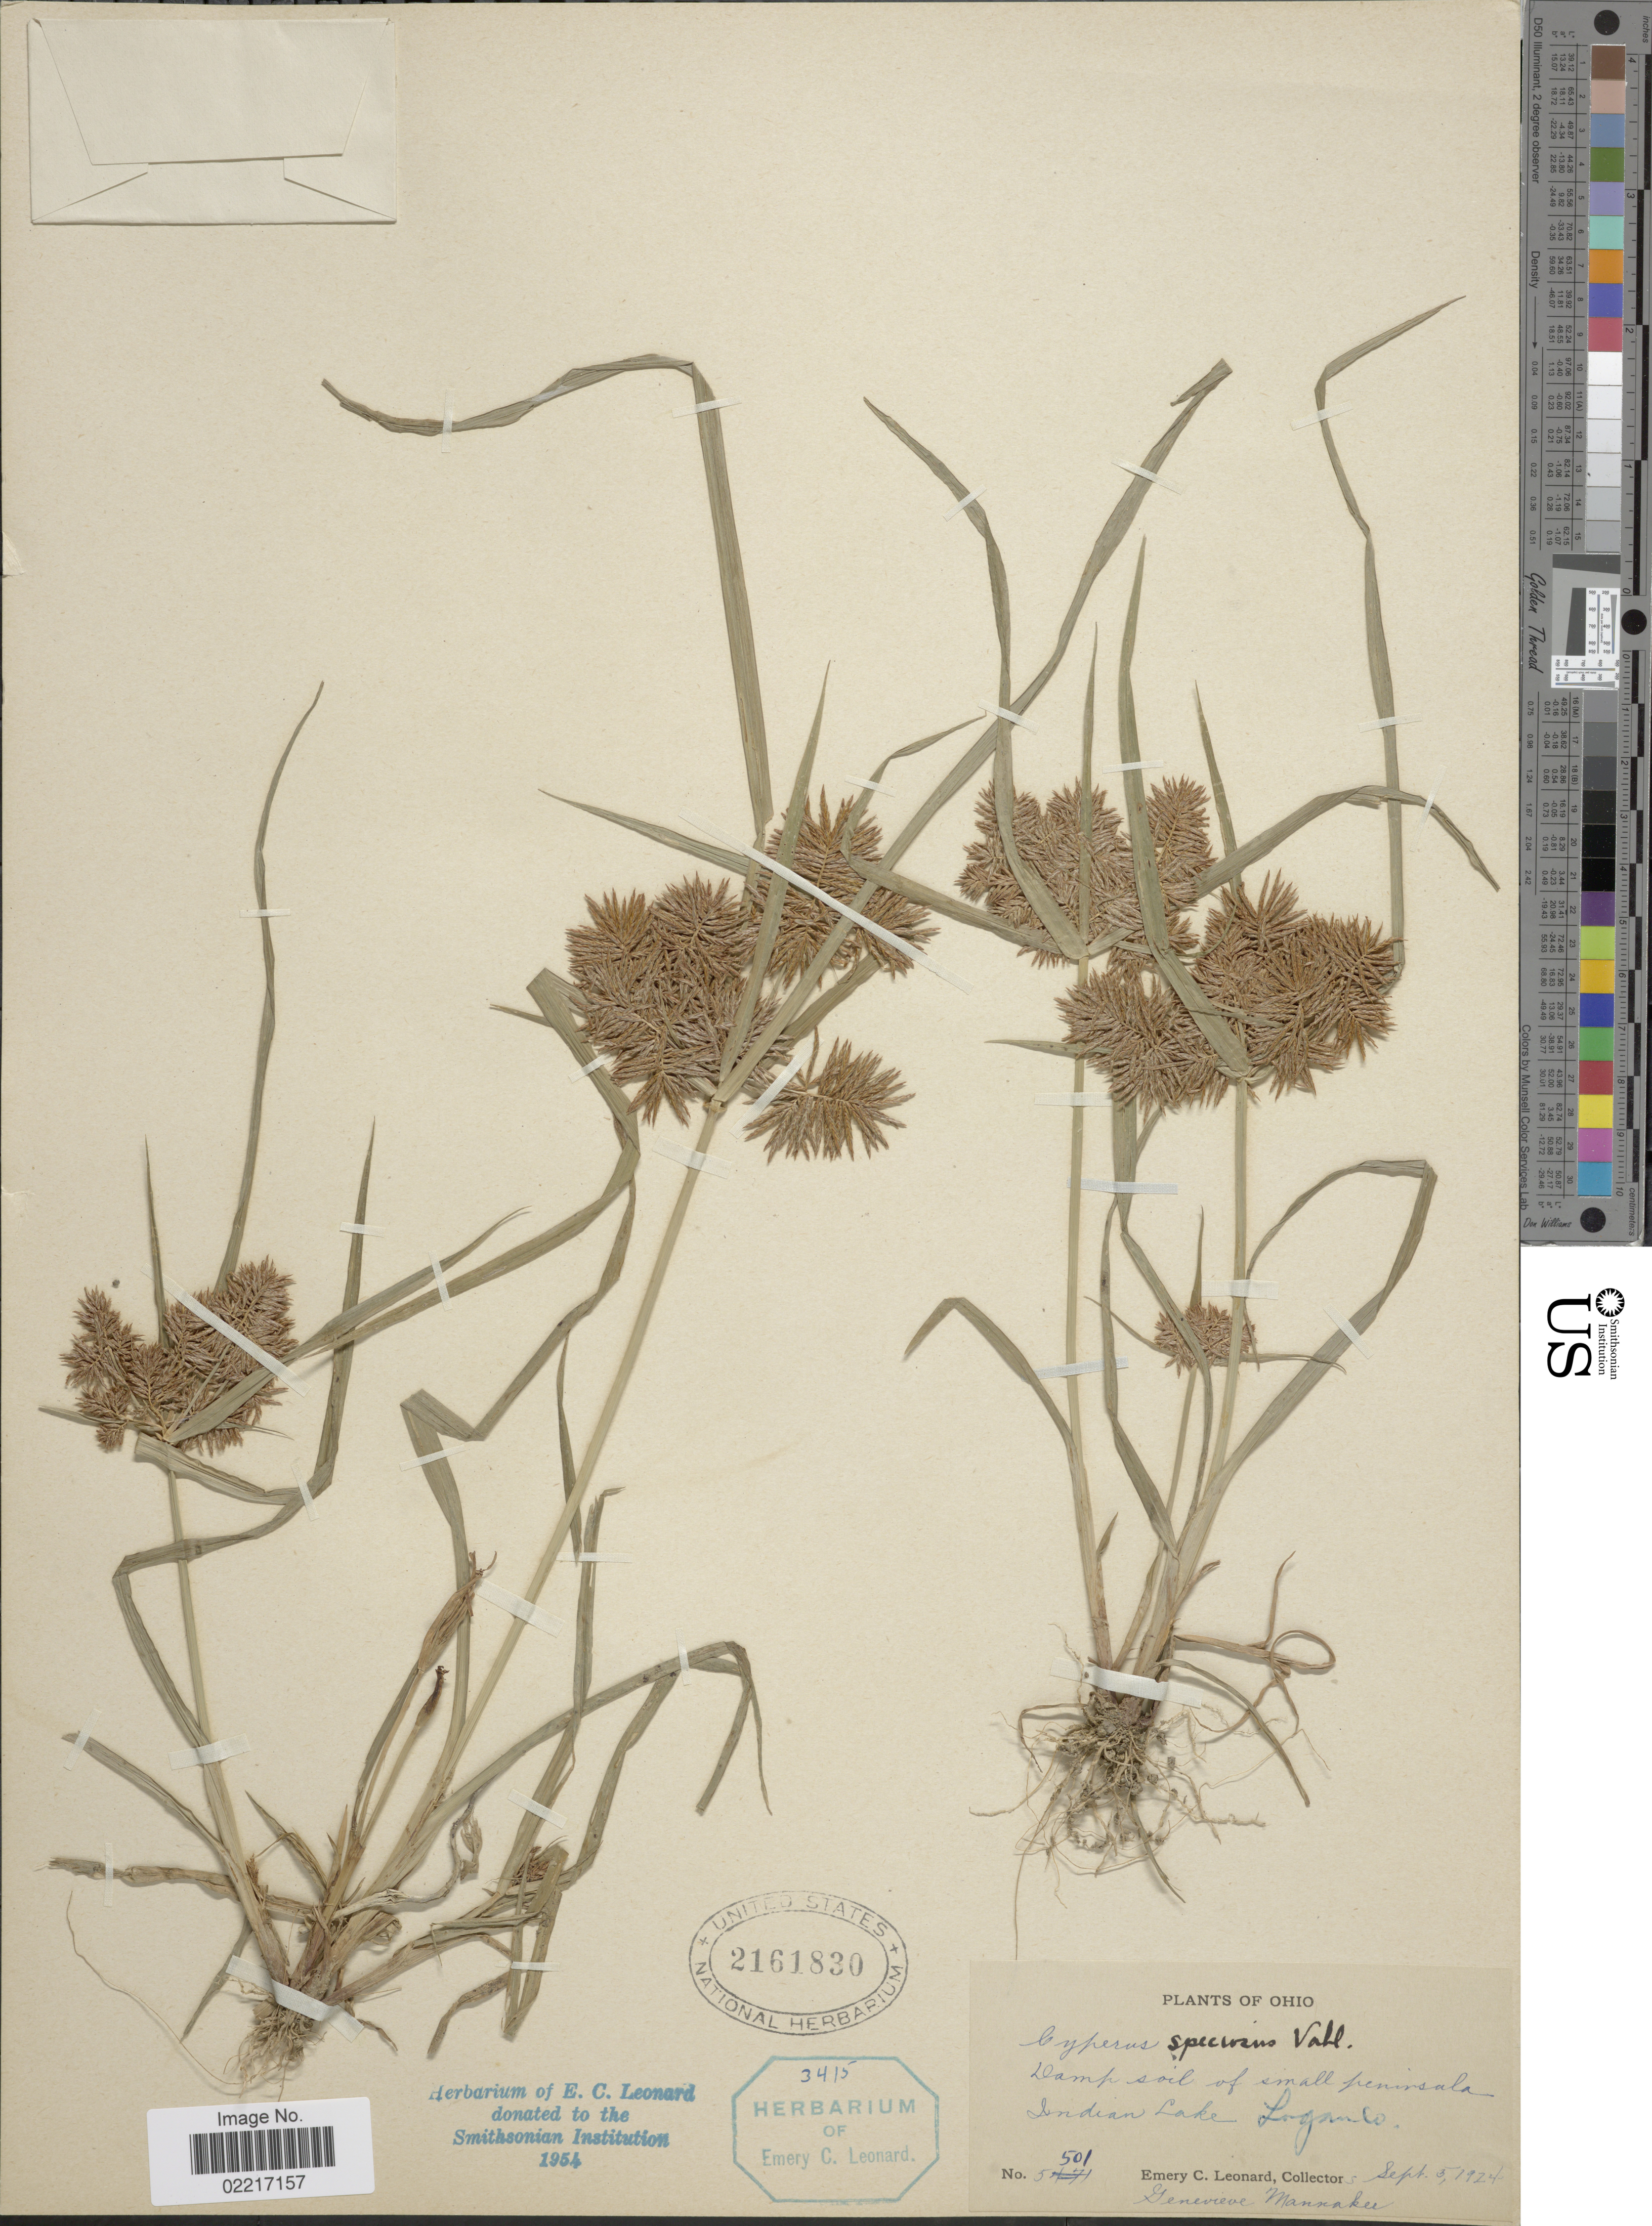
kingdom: Plantae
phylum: Tracheophyta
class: Liliopsida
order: Poales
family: Cyperaceae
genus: Cyperus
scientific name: Cyperus odoratus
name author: L.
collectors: E. C. Leonard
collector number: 501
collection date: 1924-09-05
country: United States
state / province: Ohio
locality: Damp soil of small peninsula, Indian Lake, Logan Co.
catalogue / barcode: US 2161830